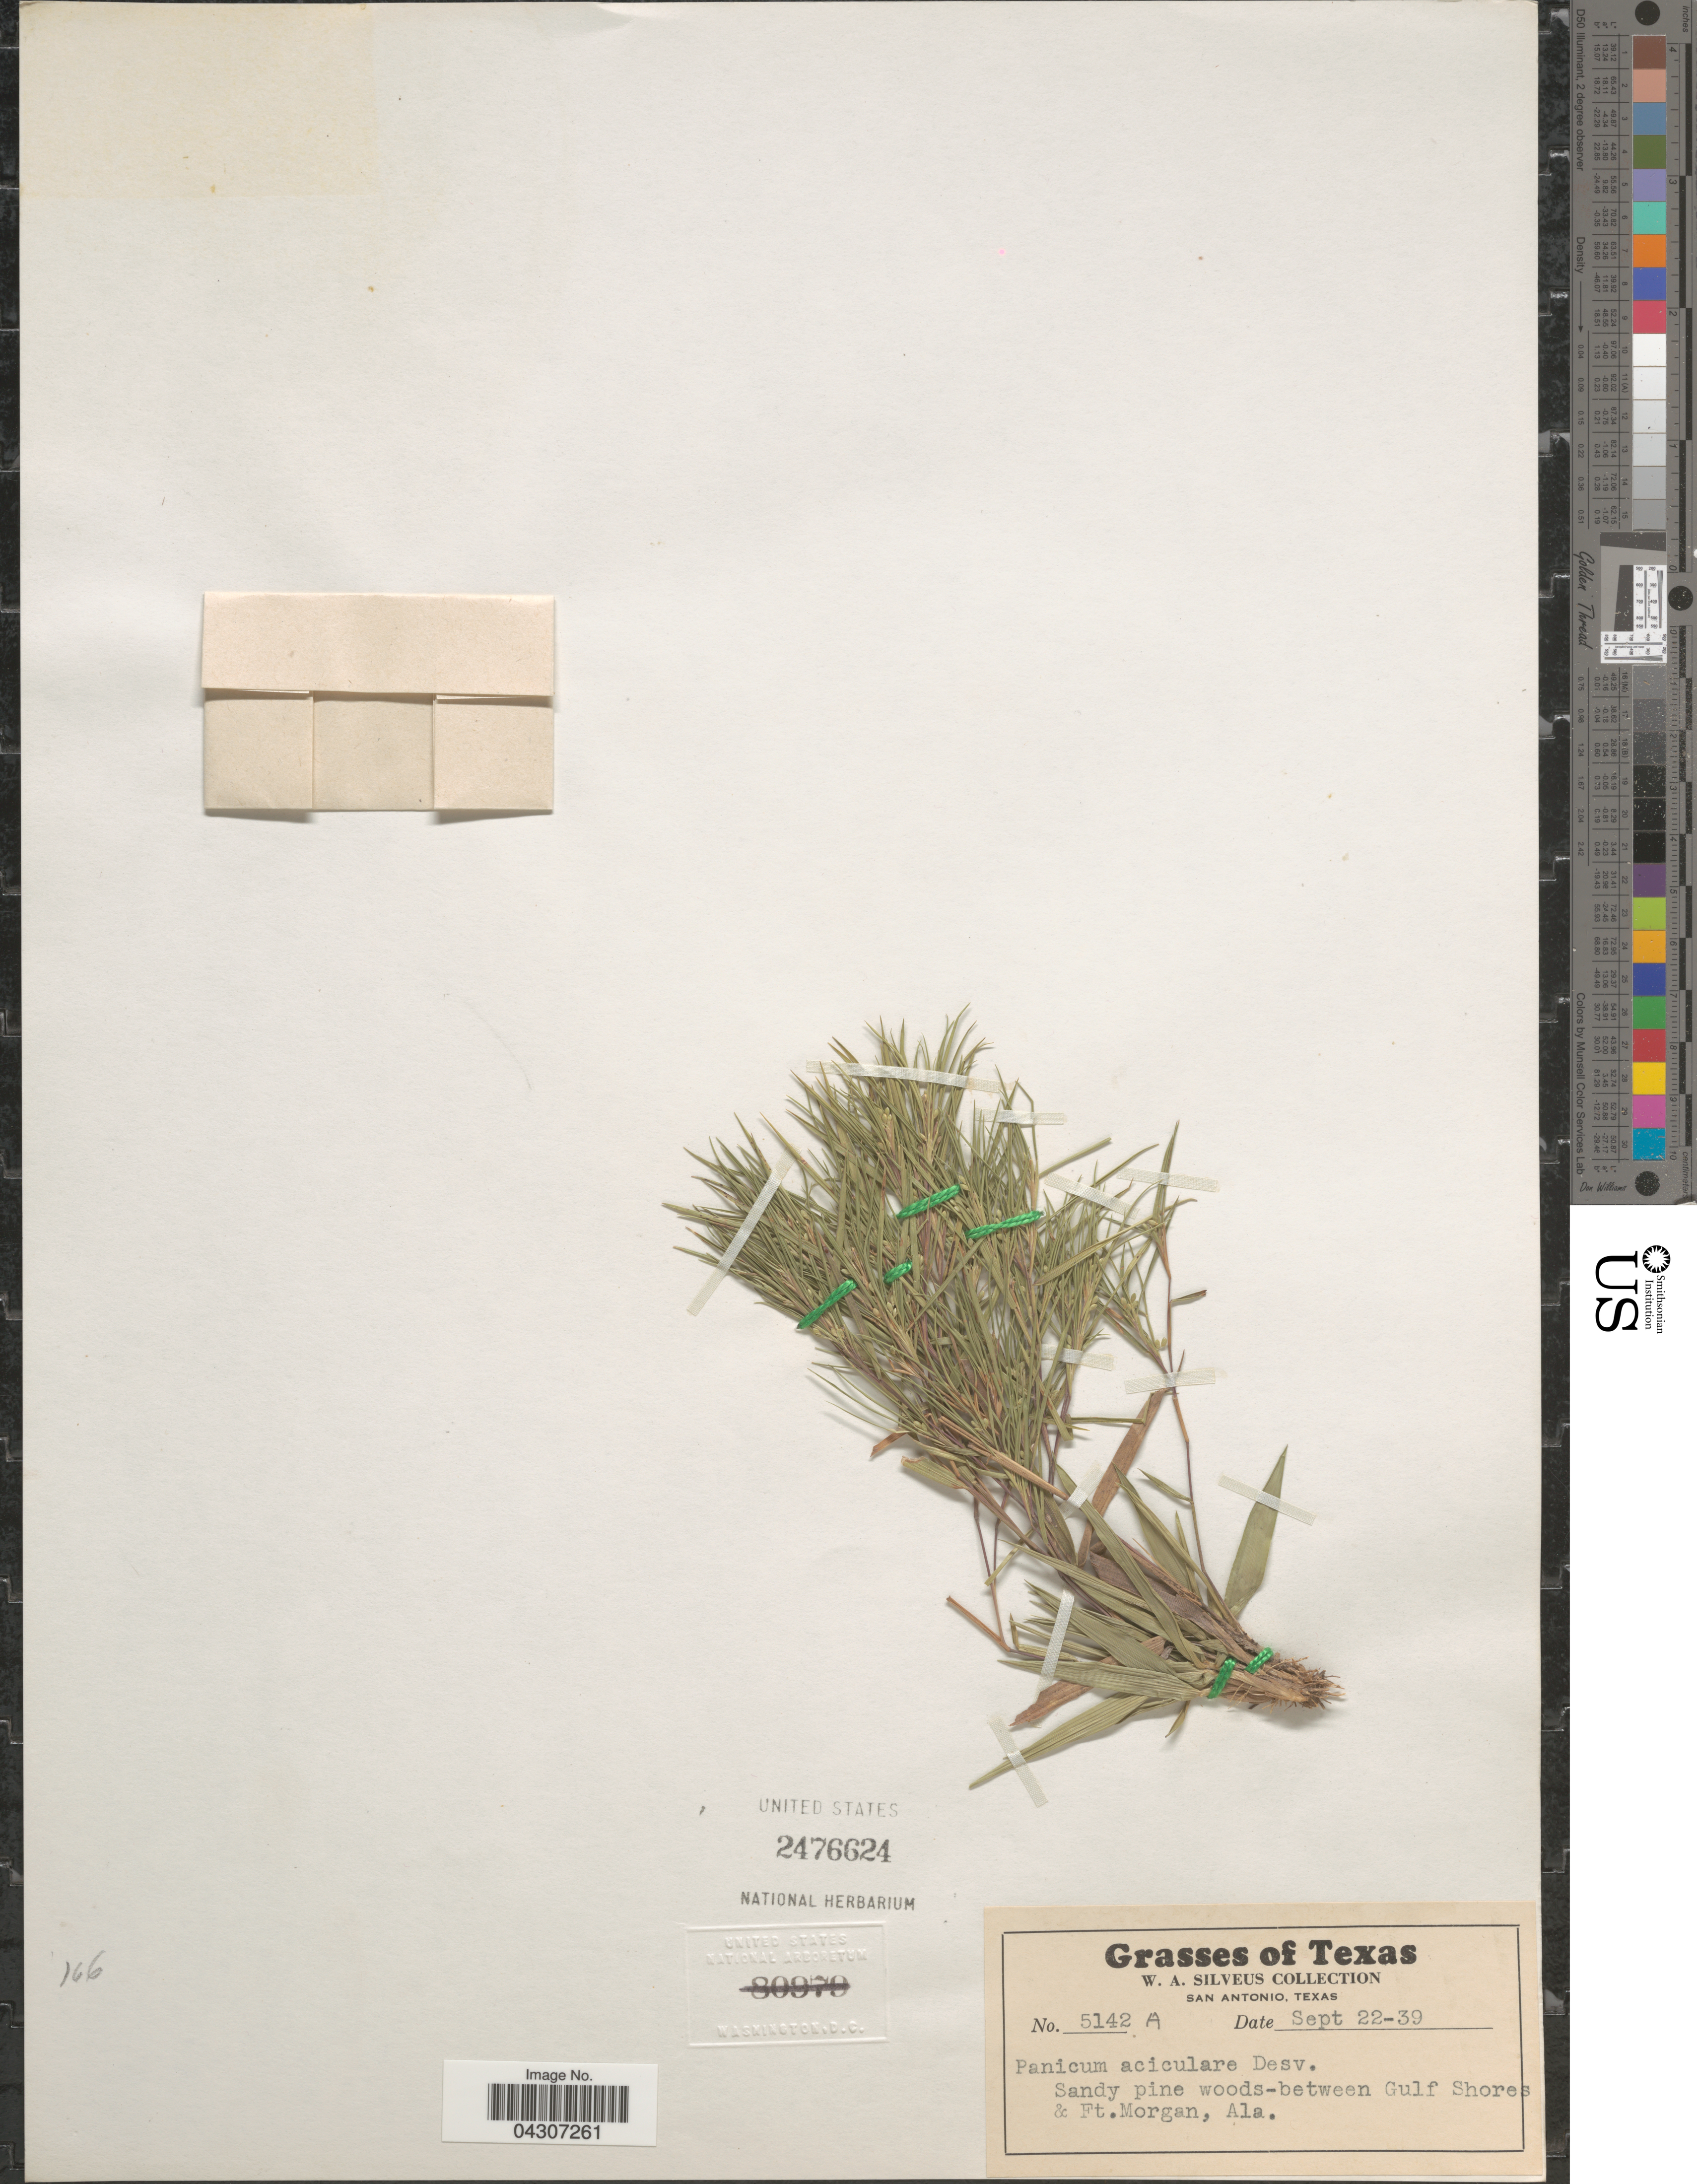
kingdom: Plantae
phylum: Tracheophyta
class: Liliopsida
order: Poales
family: Poaceae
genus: Dichanthelium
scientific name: Dichanthelium aciculare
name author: (Desv. ex Poir.) Gould & C.A. Clark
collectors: W. Silveus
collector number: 5142A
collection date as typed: Transcribed d/m/y: 22/9/39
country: United States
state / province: Alabama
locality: Sandy pine woods-between Gulf Shores & Ft. Morgan.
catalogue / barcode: US 2476624